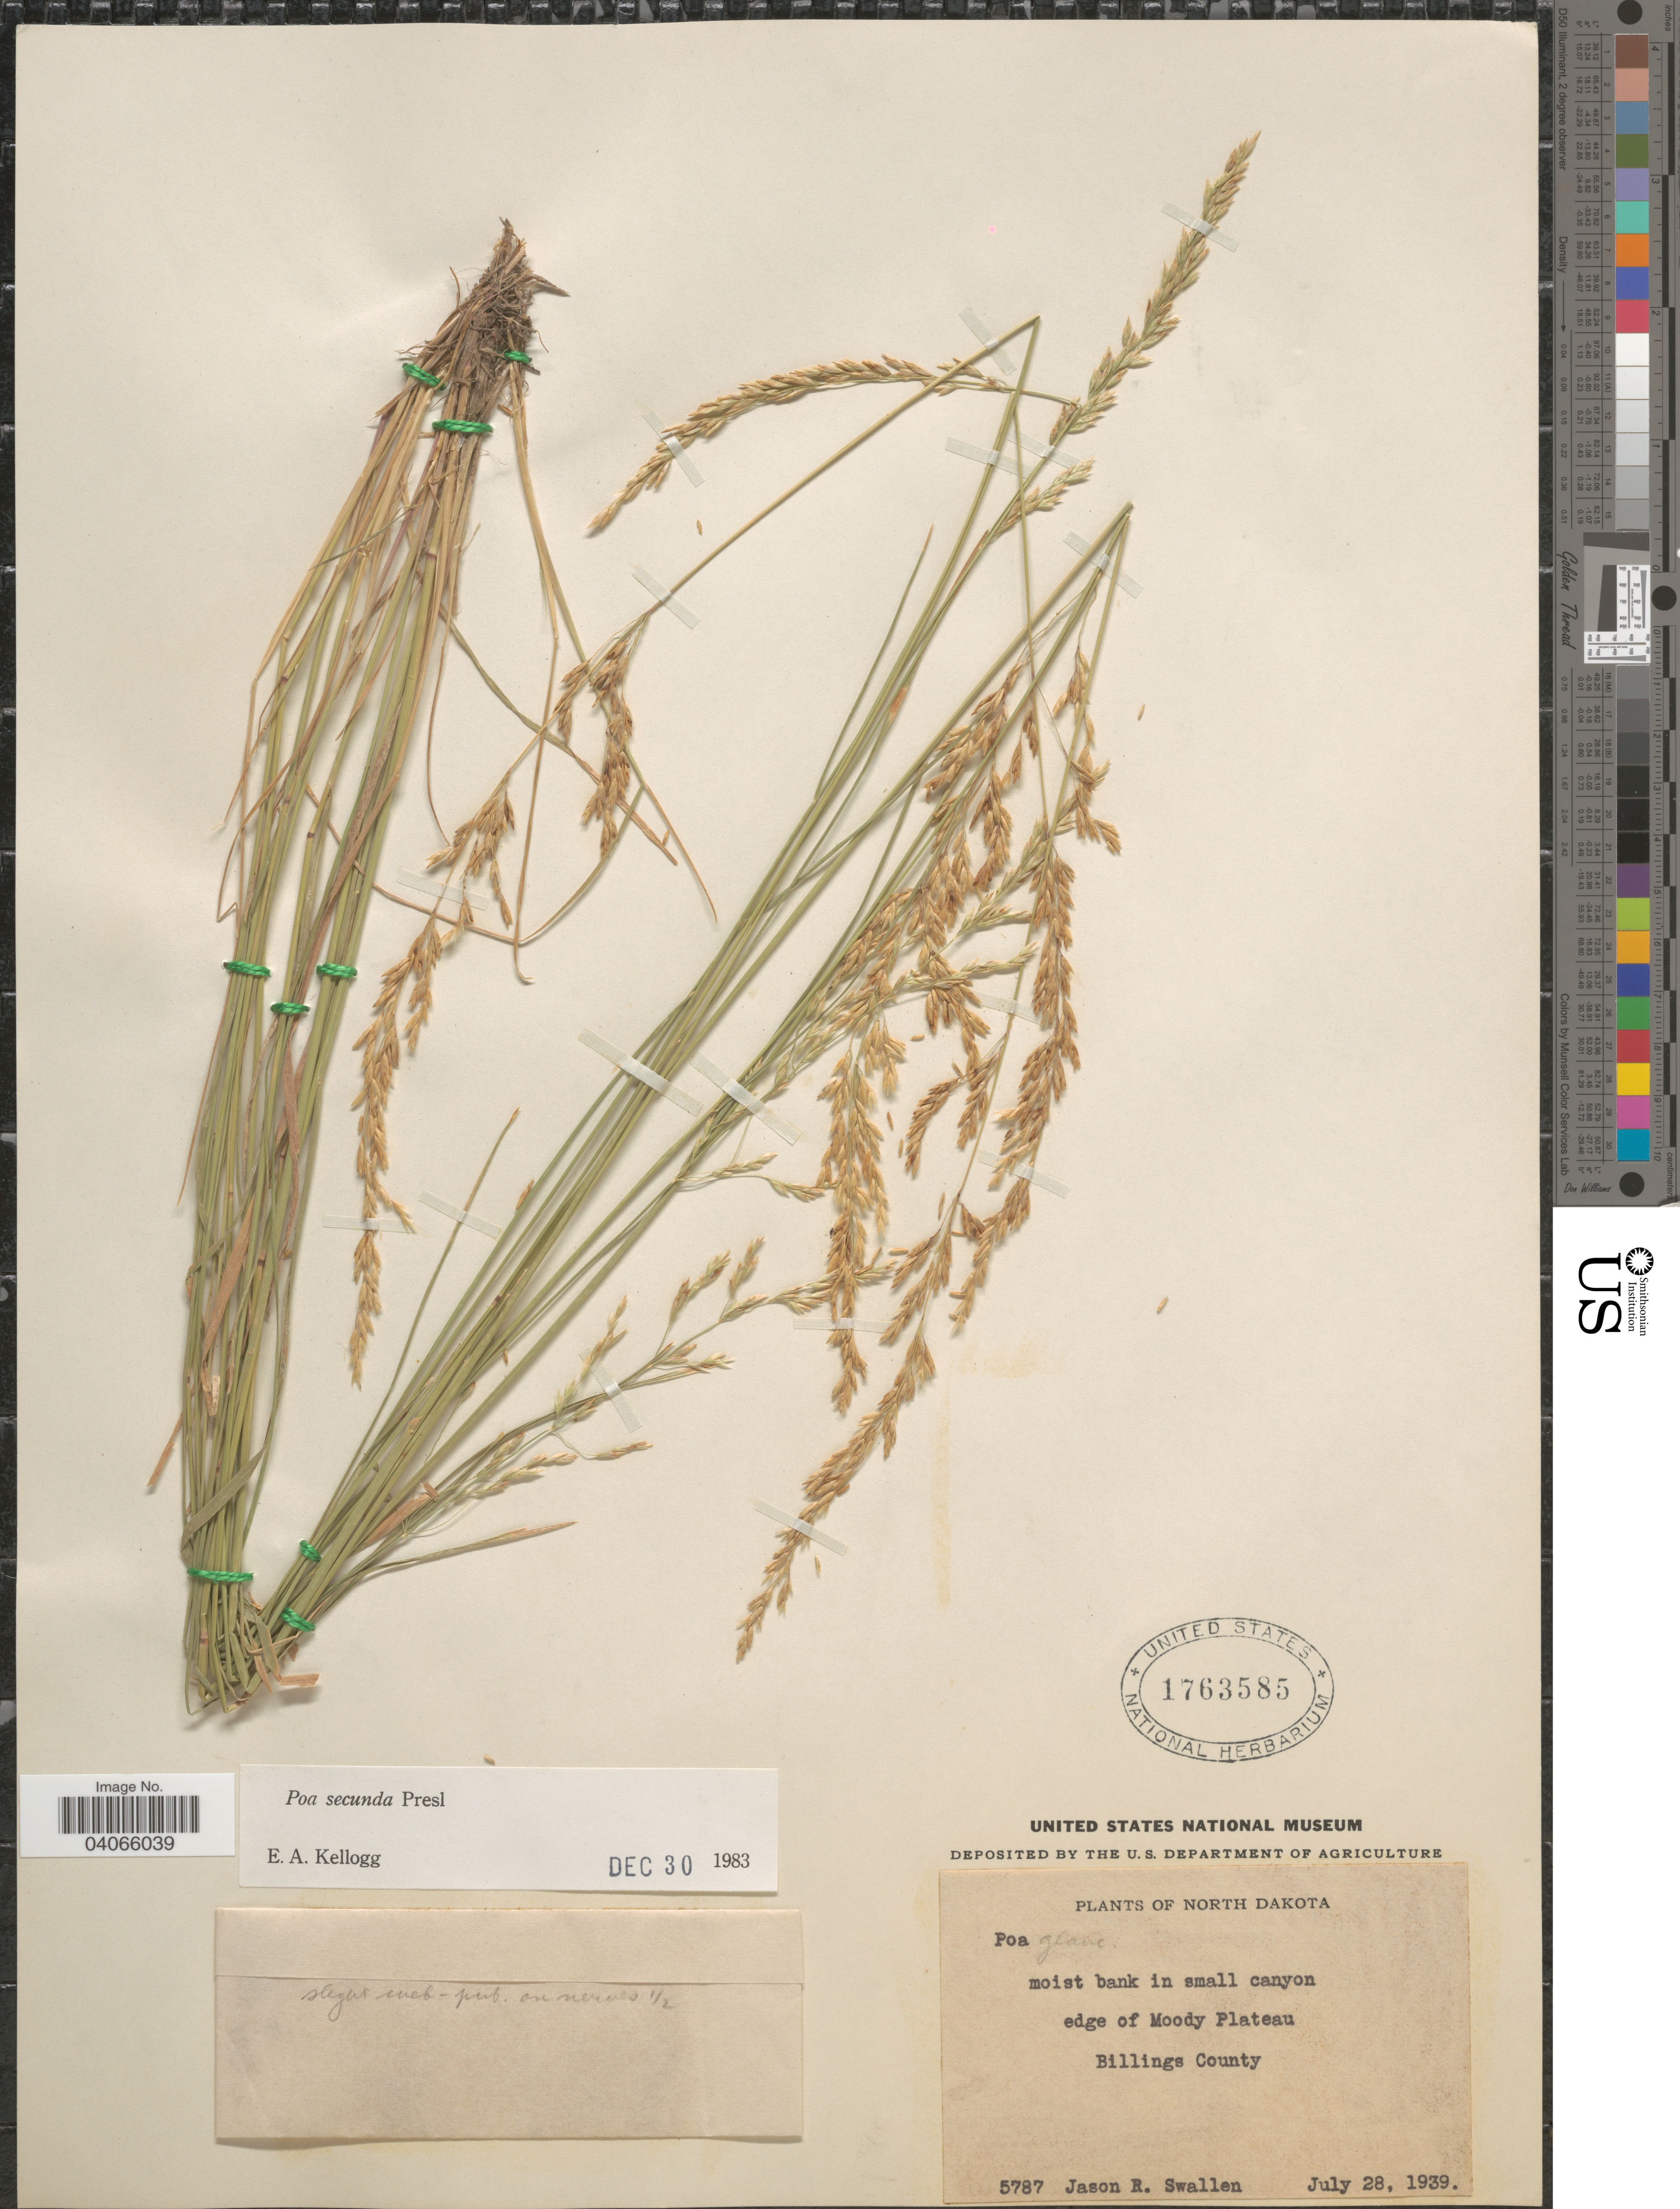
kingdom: Plantae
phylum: Tracheophyta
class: Liliopsida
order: Poales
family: Poaceae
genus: Poa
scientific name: Poa secunda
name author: J. Presl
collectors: J. R. Swallen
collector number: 5787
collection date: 1939-07-28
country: United States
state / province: North Dakota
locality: Edge of Moody Plateau. Billings County.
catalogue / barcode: US 1763585